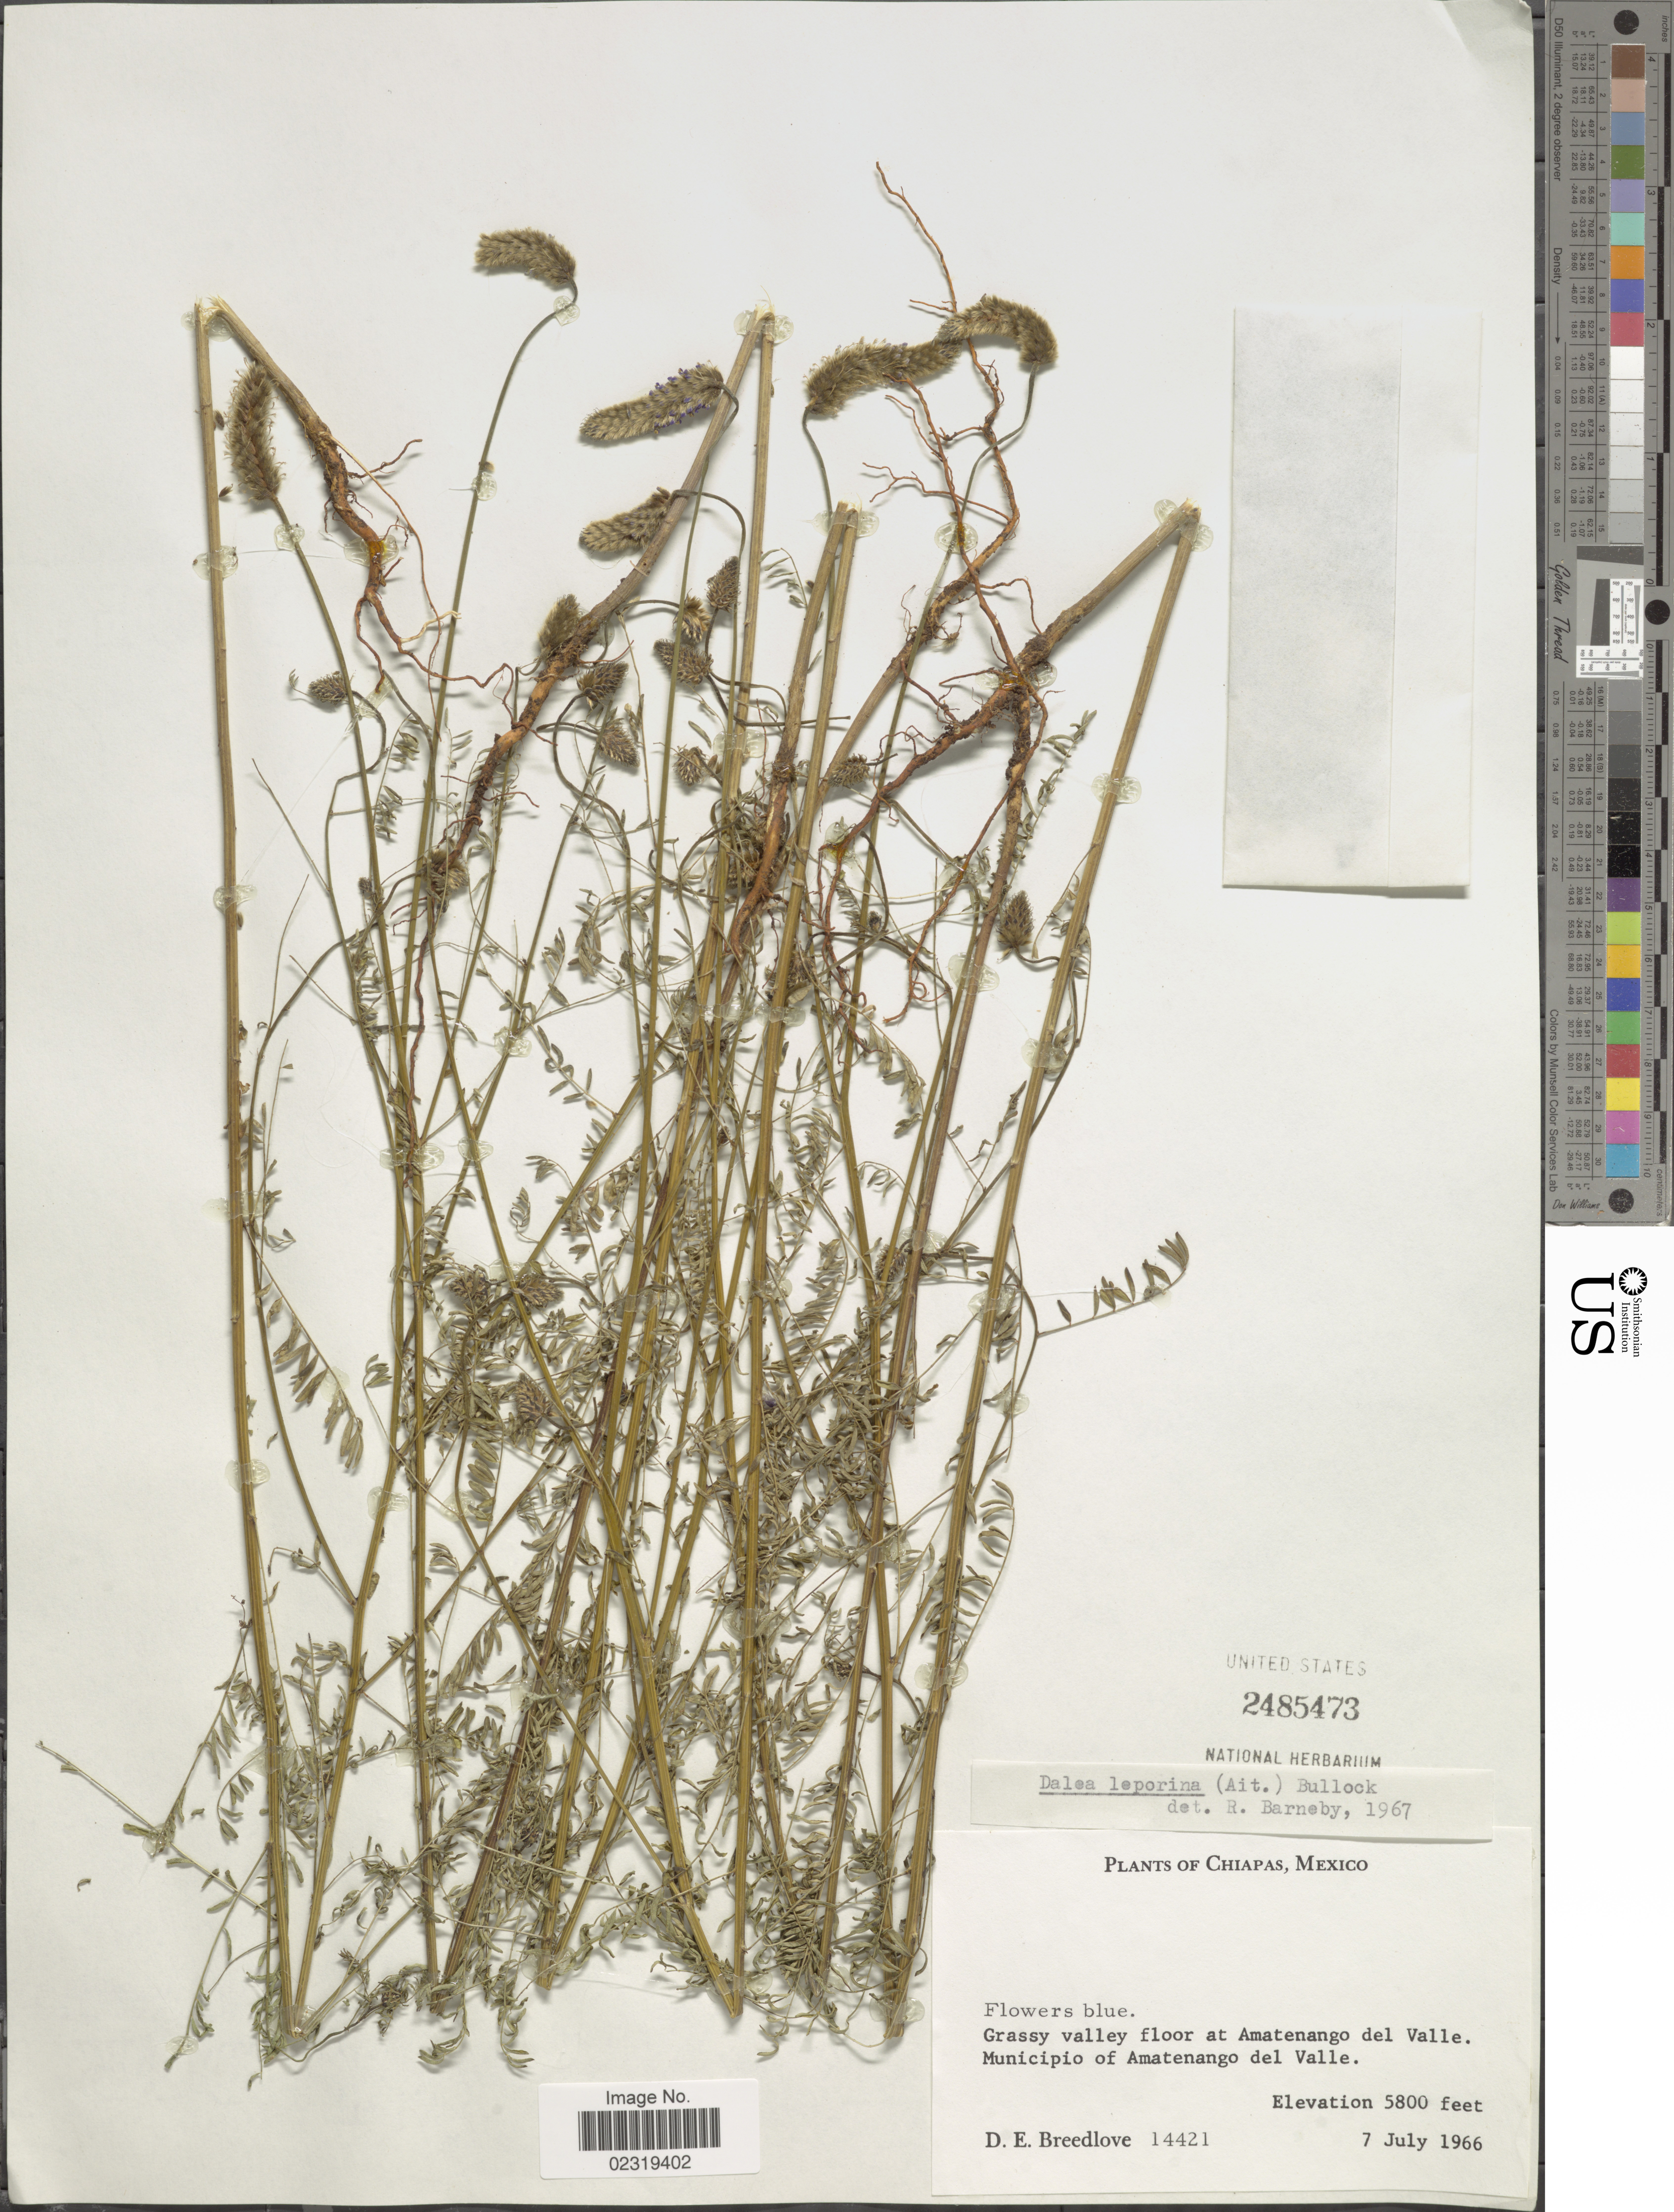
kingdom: Plantae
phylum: Tracheophyta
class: Magnoliopsida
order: Fabales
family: Fabaceae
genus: Dalea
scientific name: Dalea leporina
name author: (Aiton) Bullock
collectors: D. E. Breedlove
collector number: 14421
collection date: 1966-07-07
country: Mexico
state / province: Chiapas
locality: Grassy valley floor at Amatenango del Valley. Municipio of Amatenango del Valle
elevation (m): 1768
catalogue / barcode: US 2485473